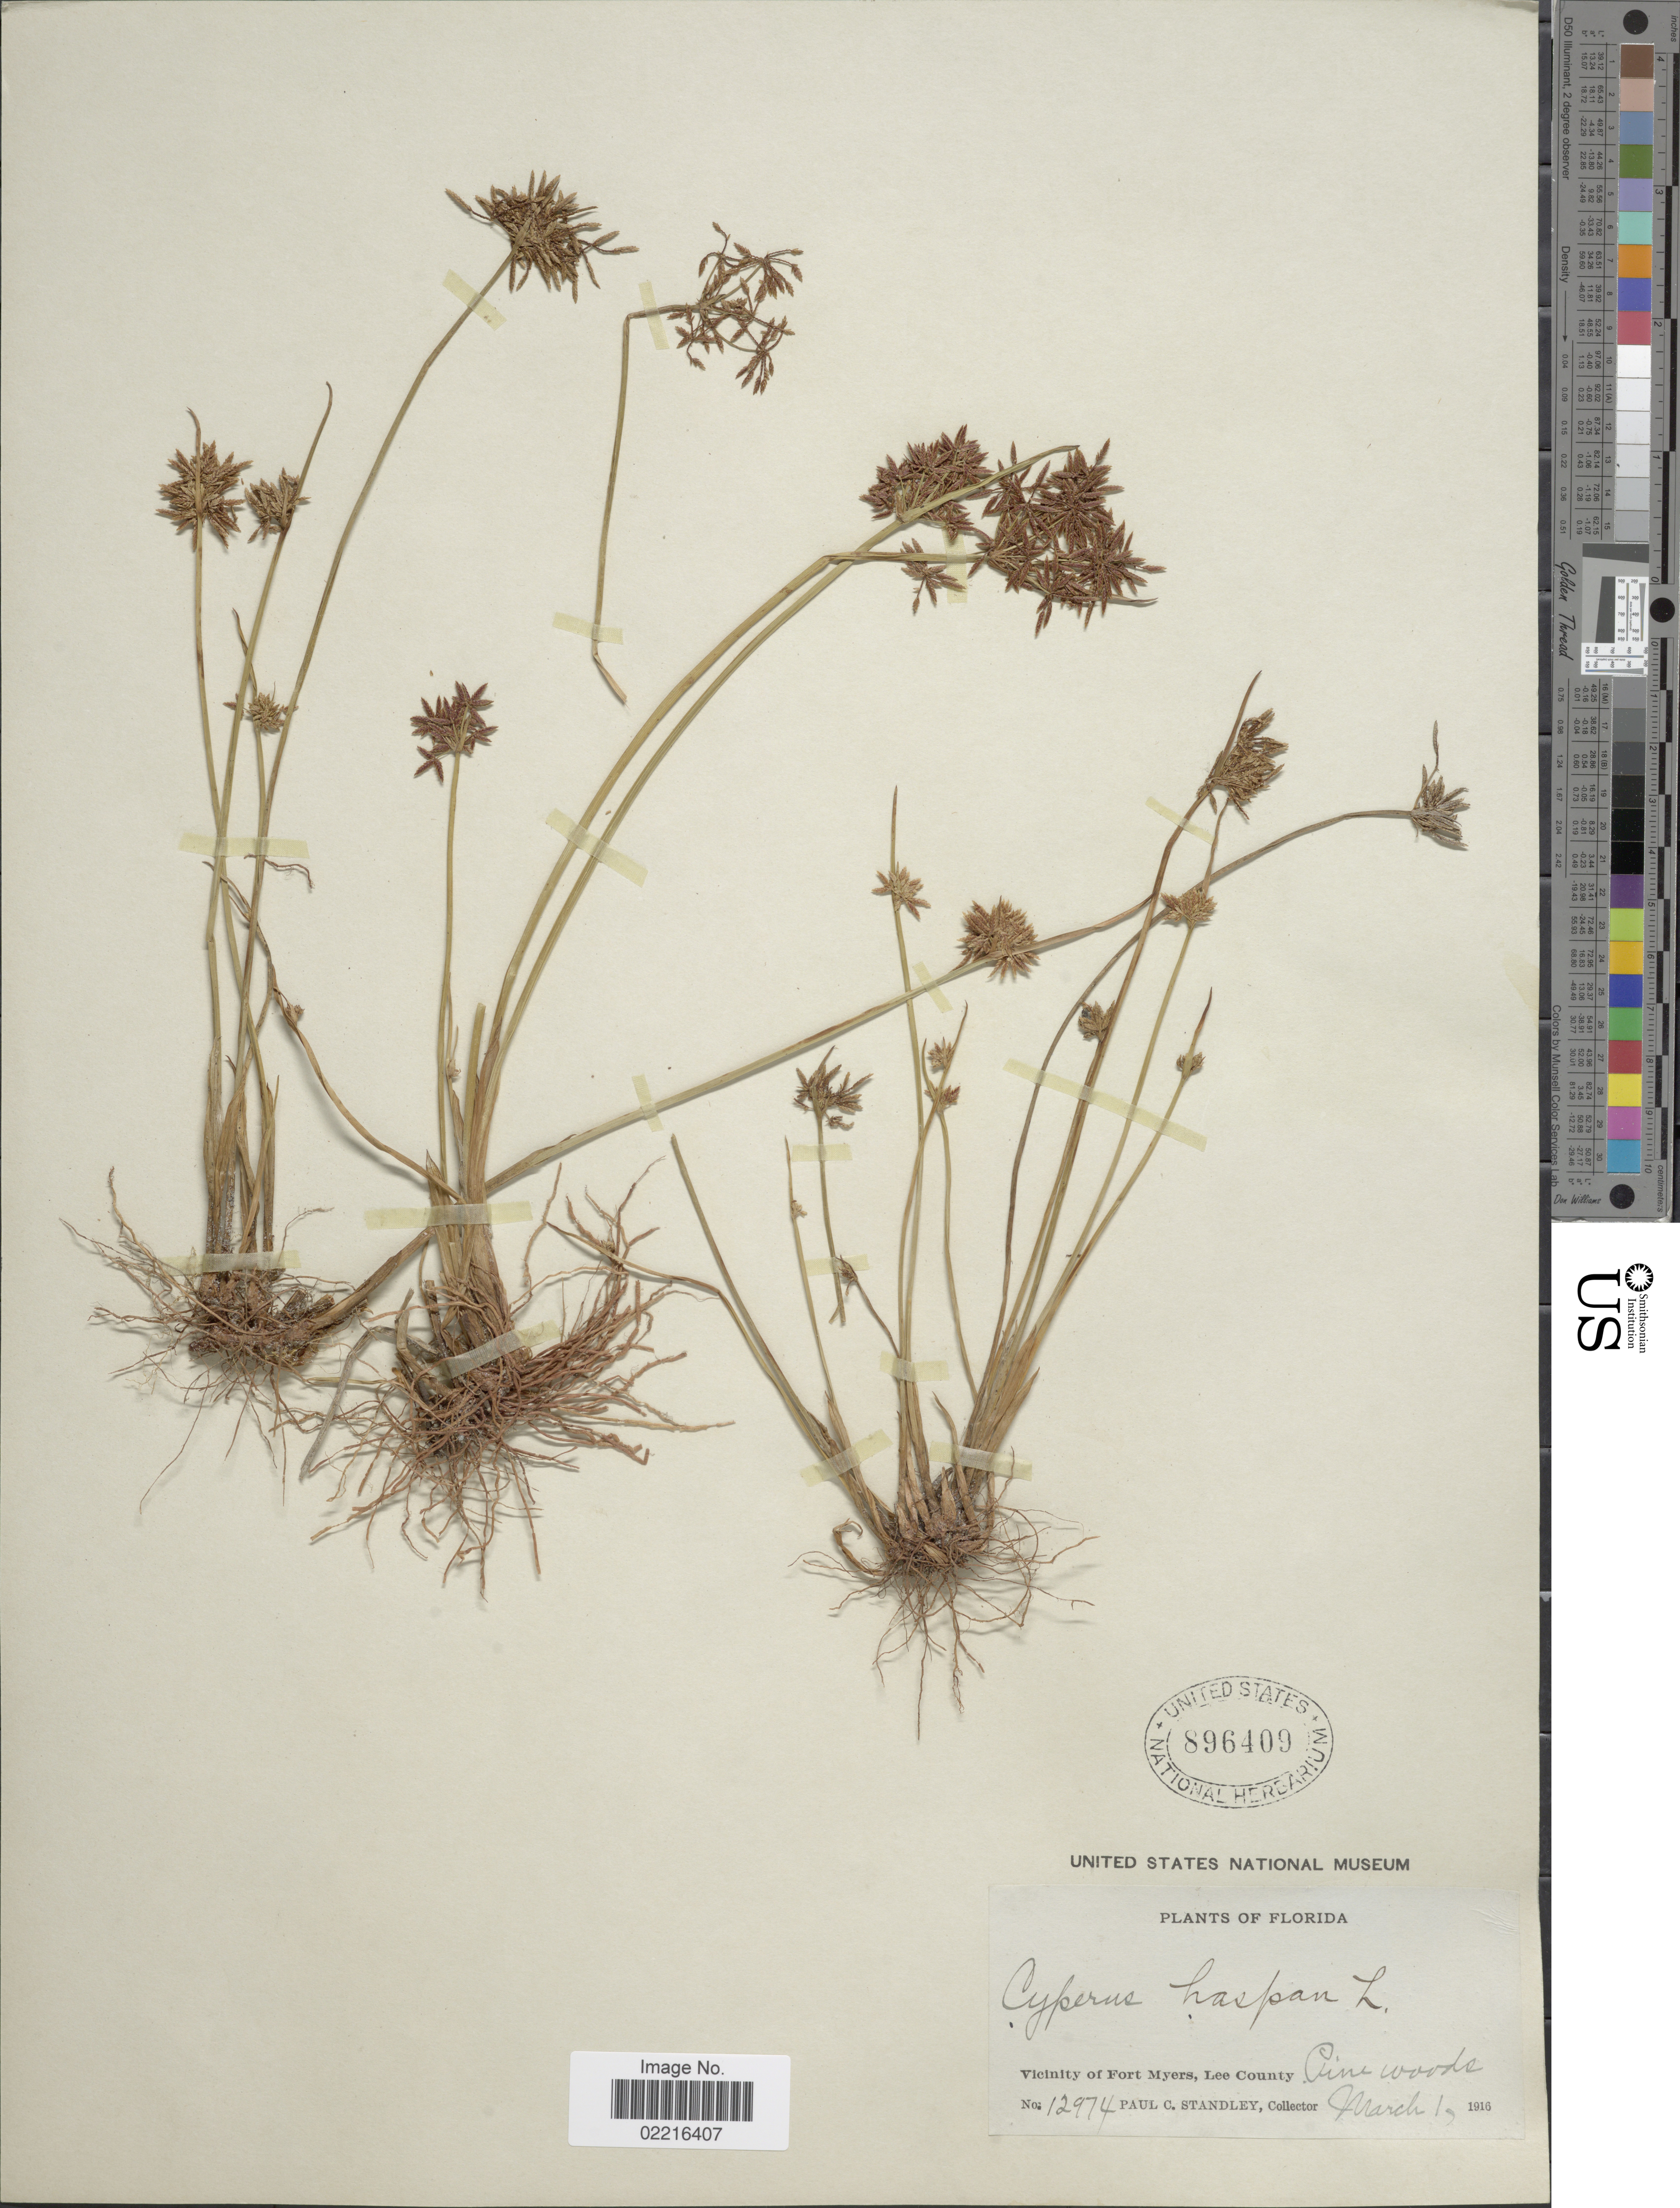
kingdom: Plantae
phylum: Tracheophyta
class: Liliopsida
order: Poales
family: Cyperaceae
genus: Cyperus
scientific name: Cyperus haspan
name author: L.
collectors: P. C. Standley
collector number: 12974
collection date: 1916-03-01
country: United States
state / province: Florida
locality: Vicinity of Fort Myers, Lee County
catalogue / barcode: US 896409